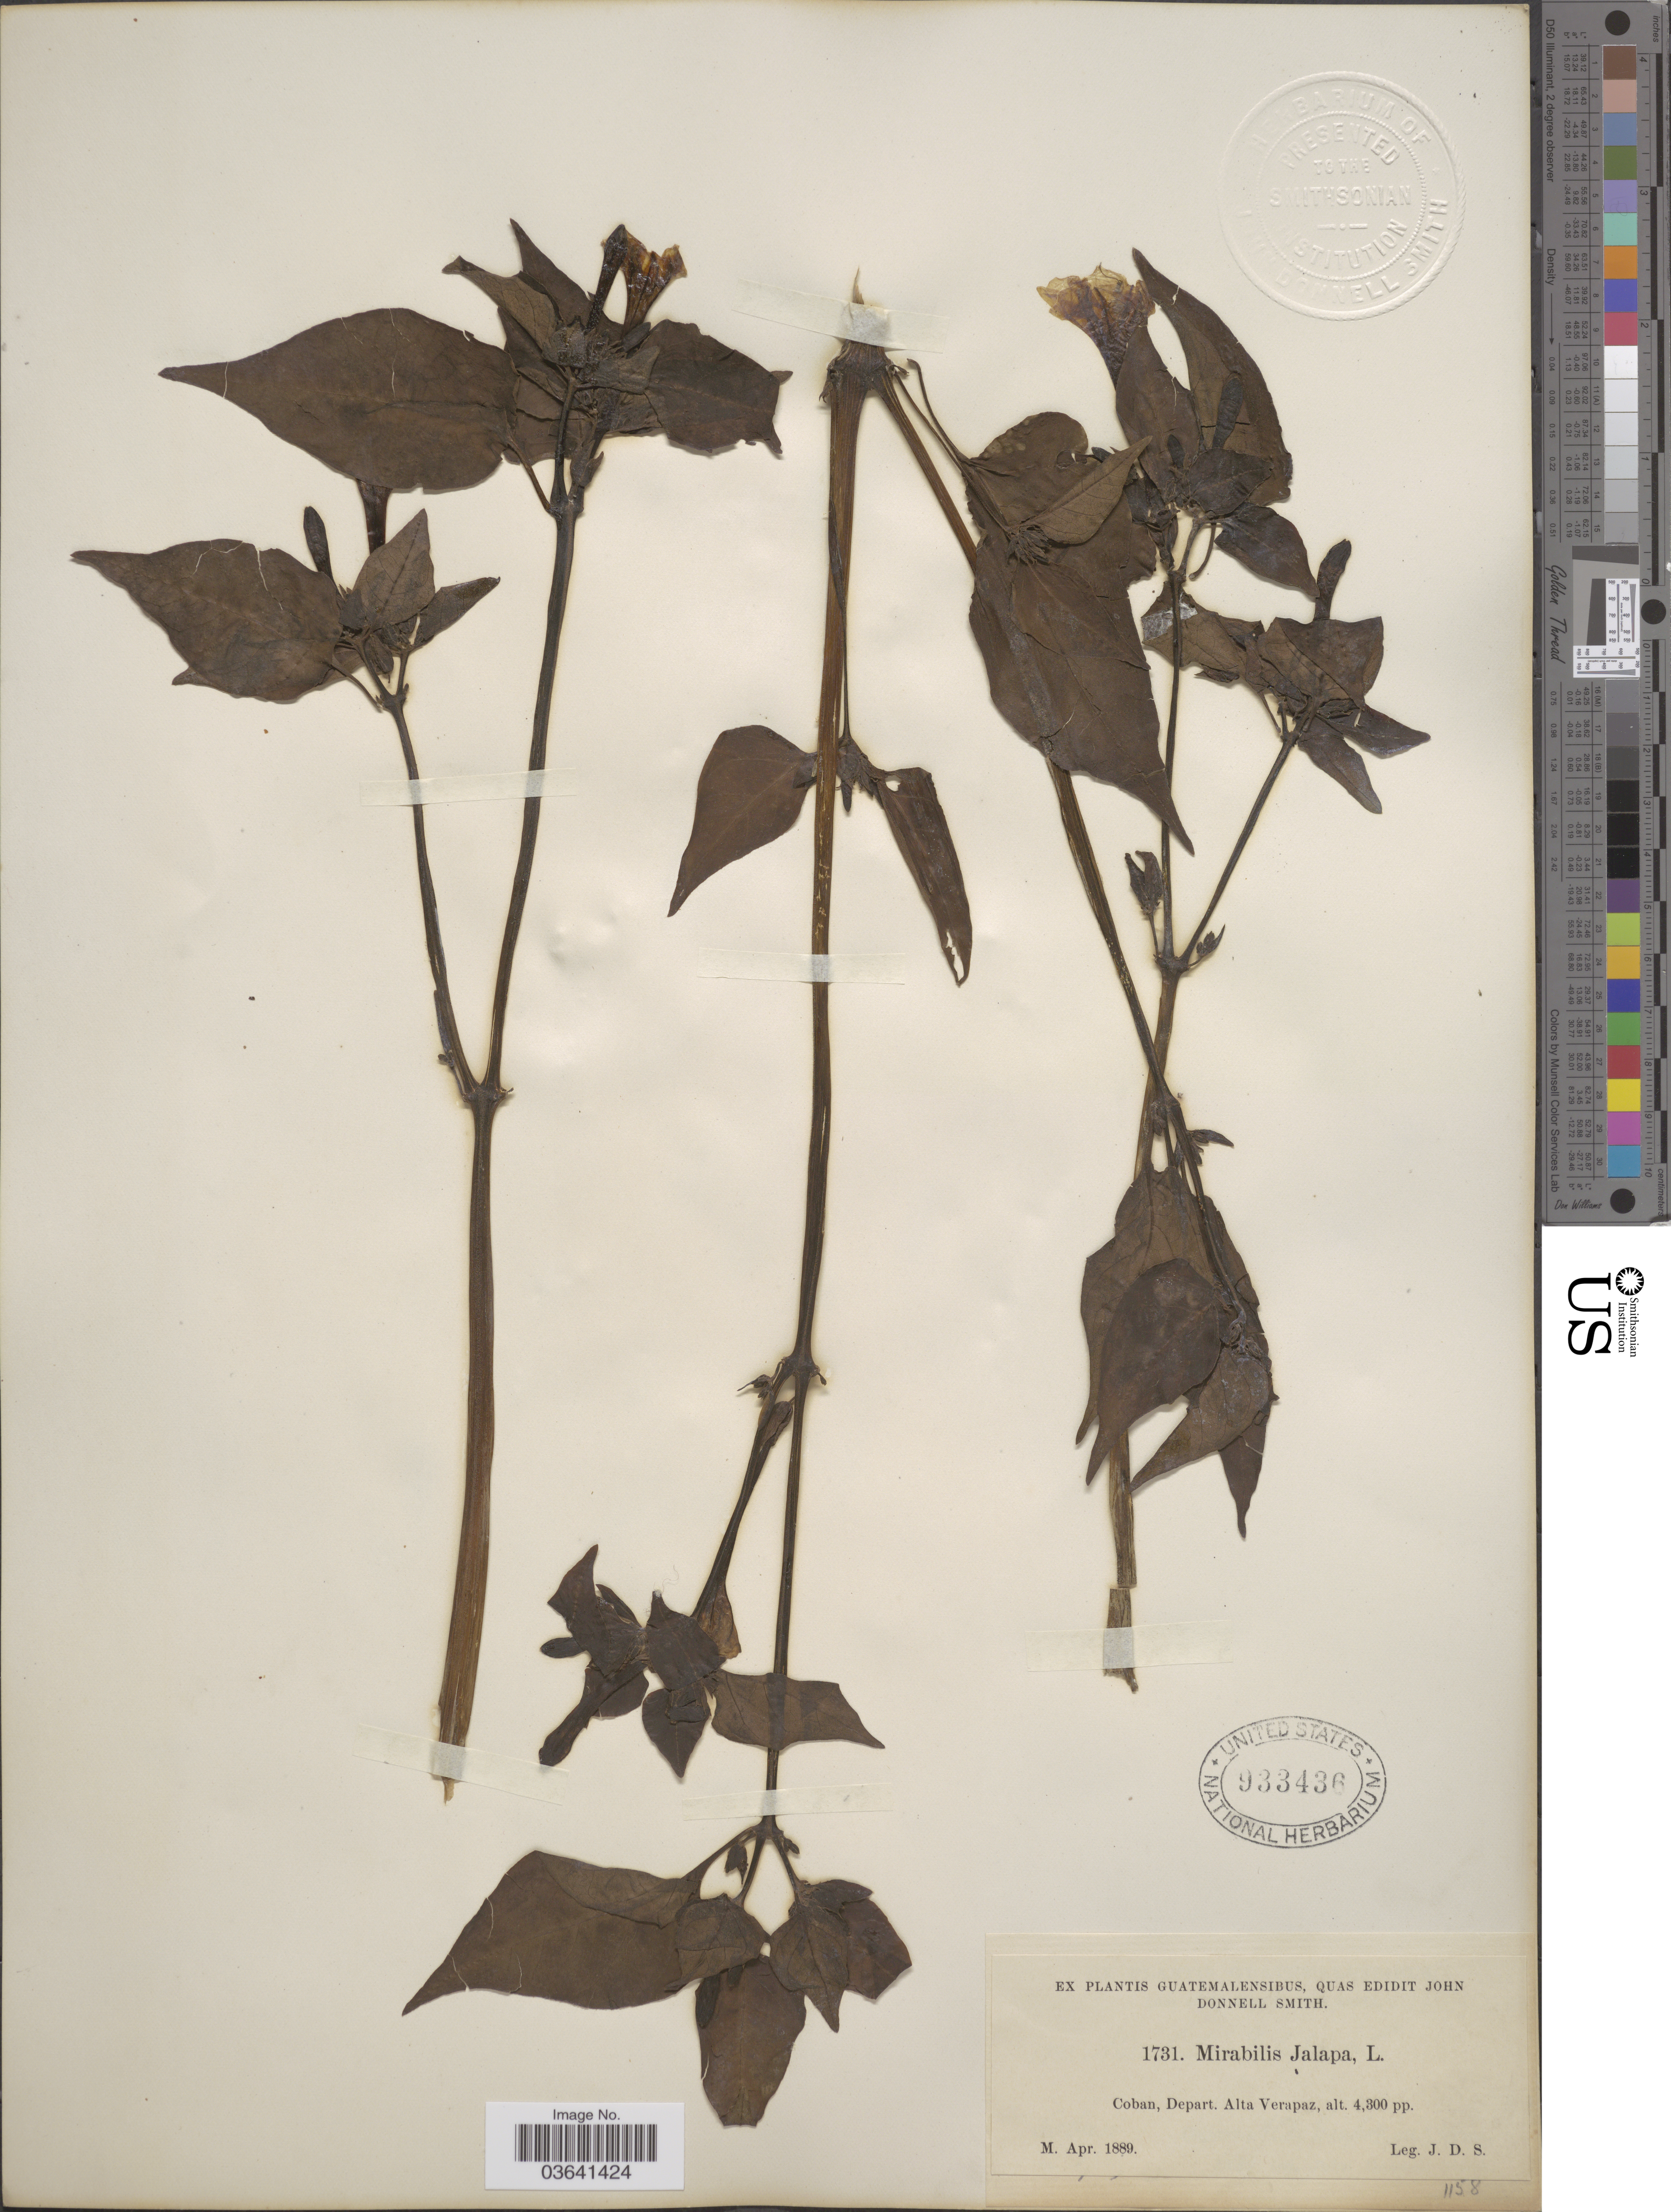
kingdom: Plantae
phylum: Tracheophyta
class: Magnoliopsida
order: Caryophyllales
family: Nyctaginaceae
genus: Mirabilis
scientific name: Mirabilis jalapa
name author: L.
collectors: J. Donnell Smith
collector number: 1731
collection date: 1889-04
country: Guatemala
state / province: Alta Verapaz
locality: Coban, Depart. Alta Verapaz.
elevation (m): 1311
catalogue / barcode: US 933436